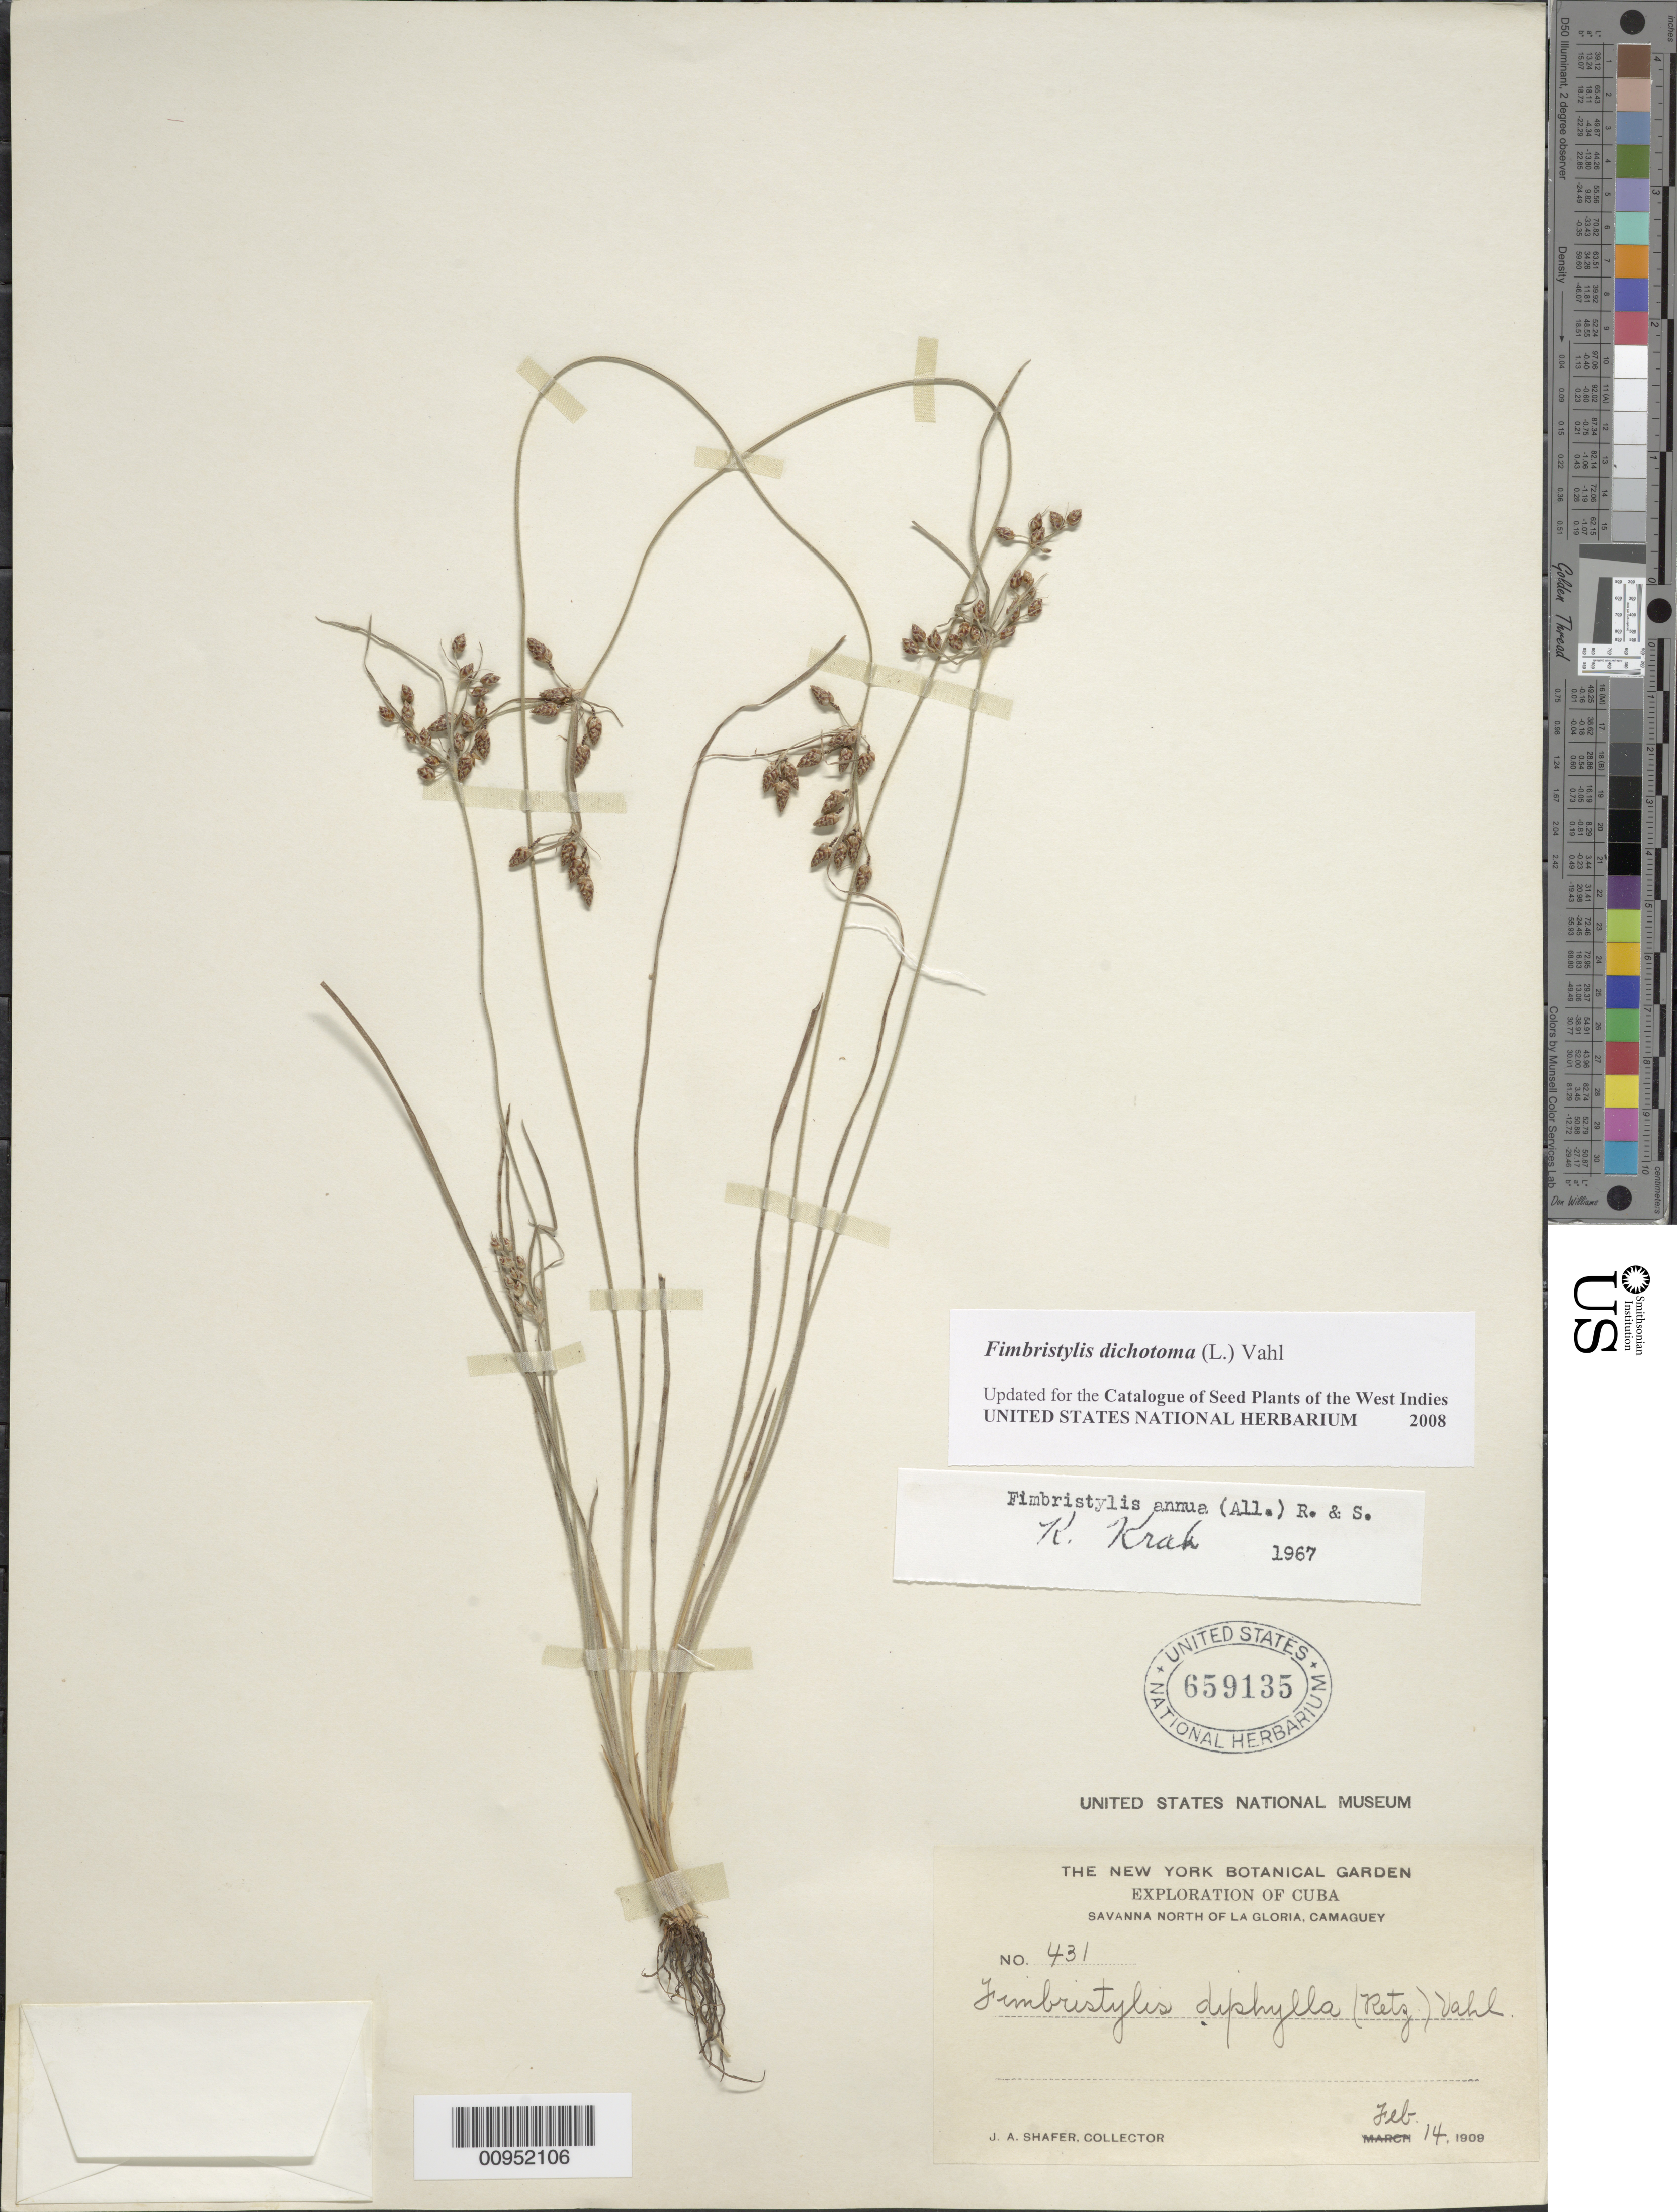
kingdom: Plantae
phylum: Tracheophyta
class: Liliopsida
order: Poales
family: Cyperaceae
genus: Fimbristylis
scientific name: Fimbristylis dichotoma subsp. dichotoma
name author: (L.) Vahl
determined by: Strong, M. T., (US), Smithsonian Institution - National Museum of Natural History (UNITED STATES)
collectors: J. A. Shafer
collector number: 431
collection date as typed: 14 Feb 1909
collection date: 1909-02-14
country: Cuba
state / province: Camagüey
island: Cuba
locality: Savanna North of La Gloria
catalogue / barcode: US 659135